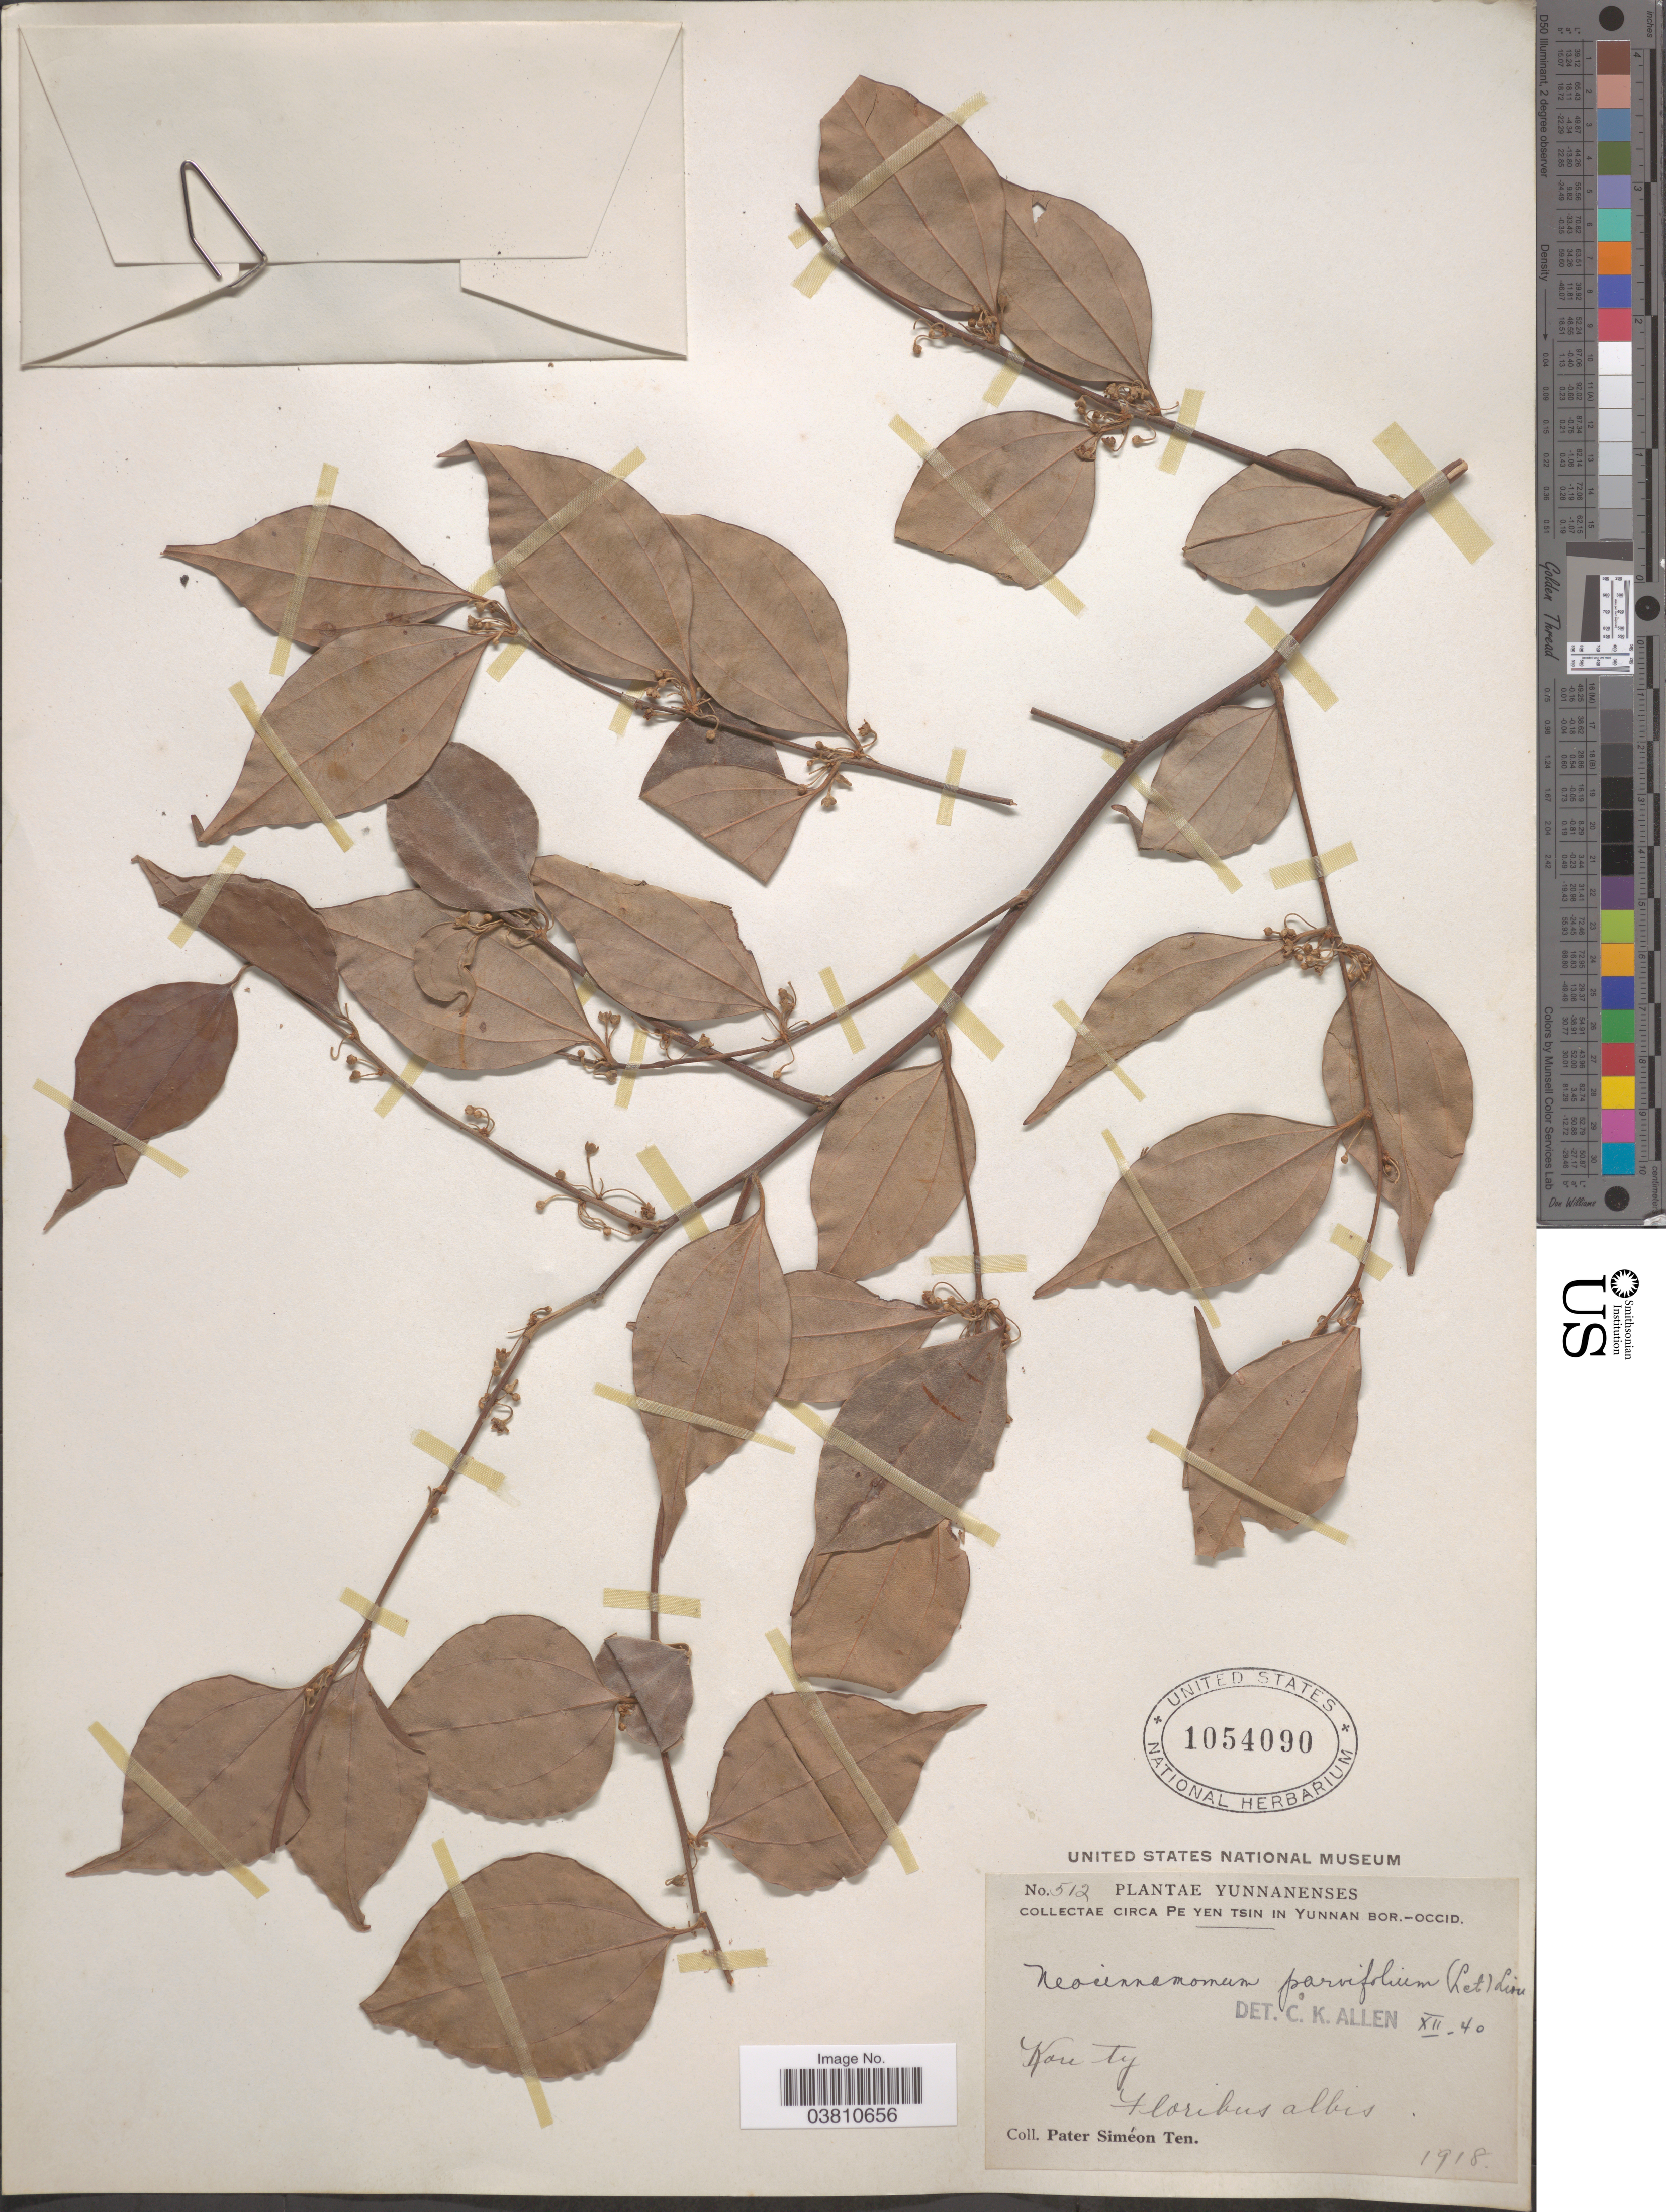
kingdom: Plantae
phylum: Tracheophyta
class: Magnoliopsida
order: Laurales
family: Lauraceae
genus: Neocinnamomum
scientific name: Neocinnamomum parvifolium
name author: H. Liu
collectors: P. S. Ten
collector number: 512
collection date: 1918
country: China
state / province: Yunnan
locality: Circa Pe Yen Tsin in Yunnan Bor.-Occid. Kou Ty.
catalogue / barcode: US 1054090